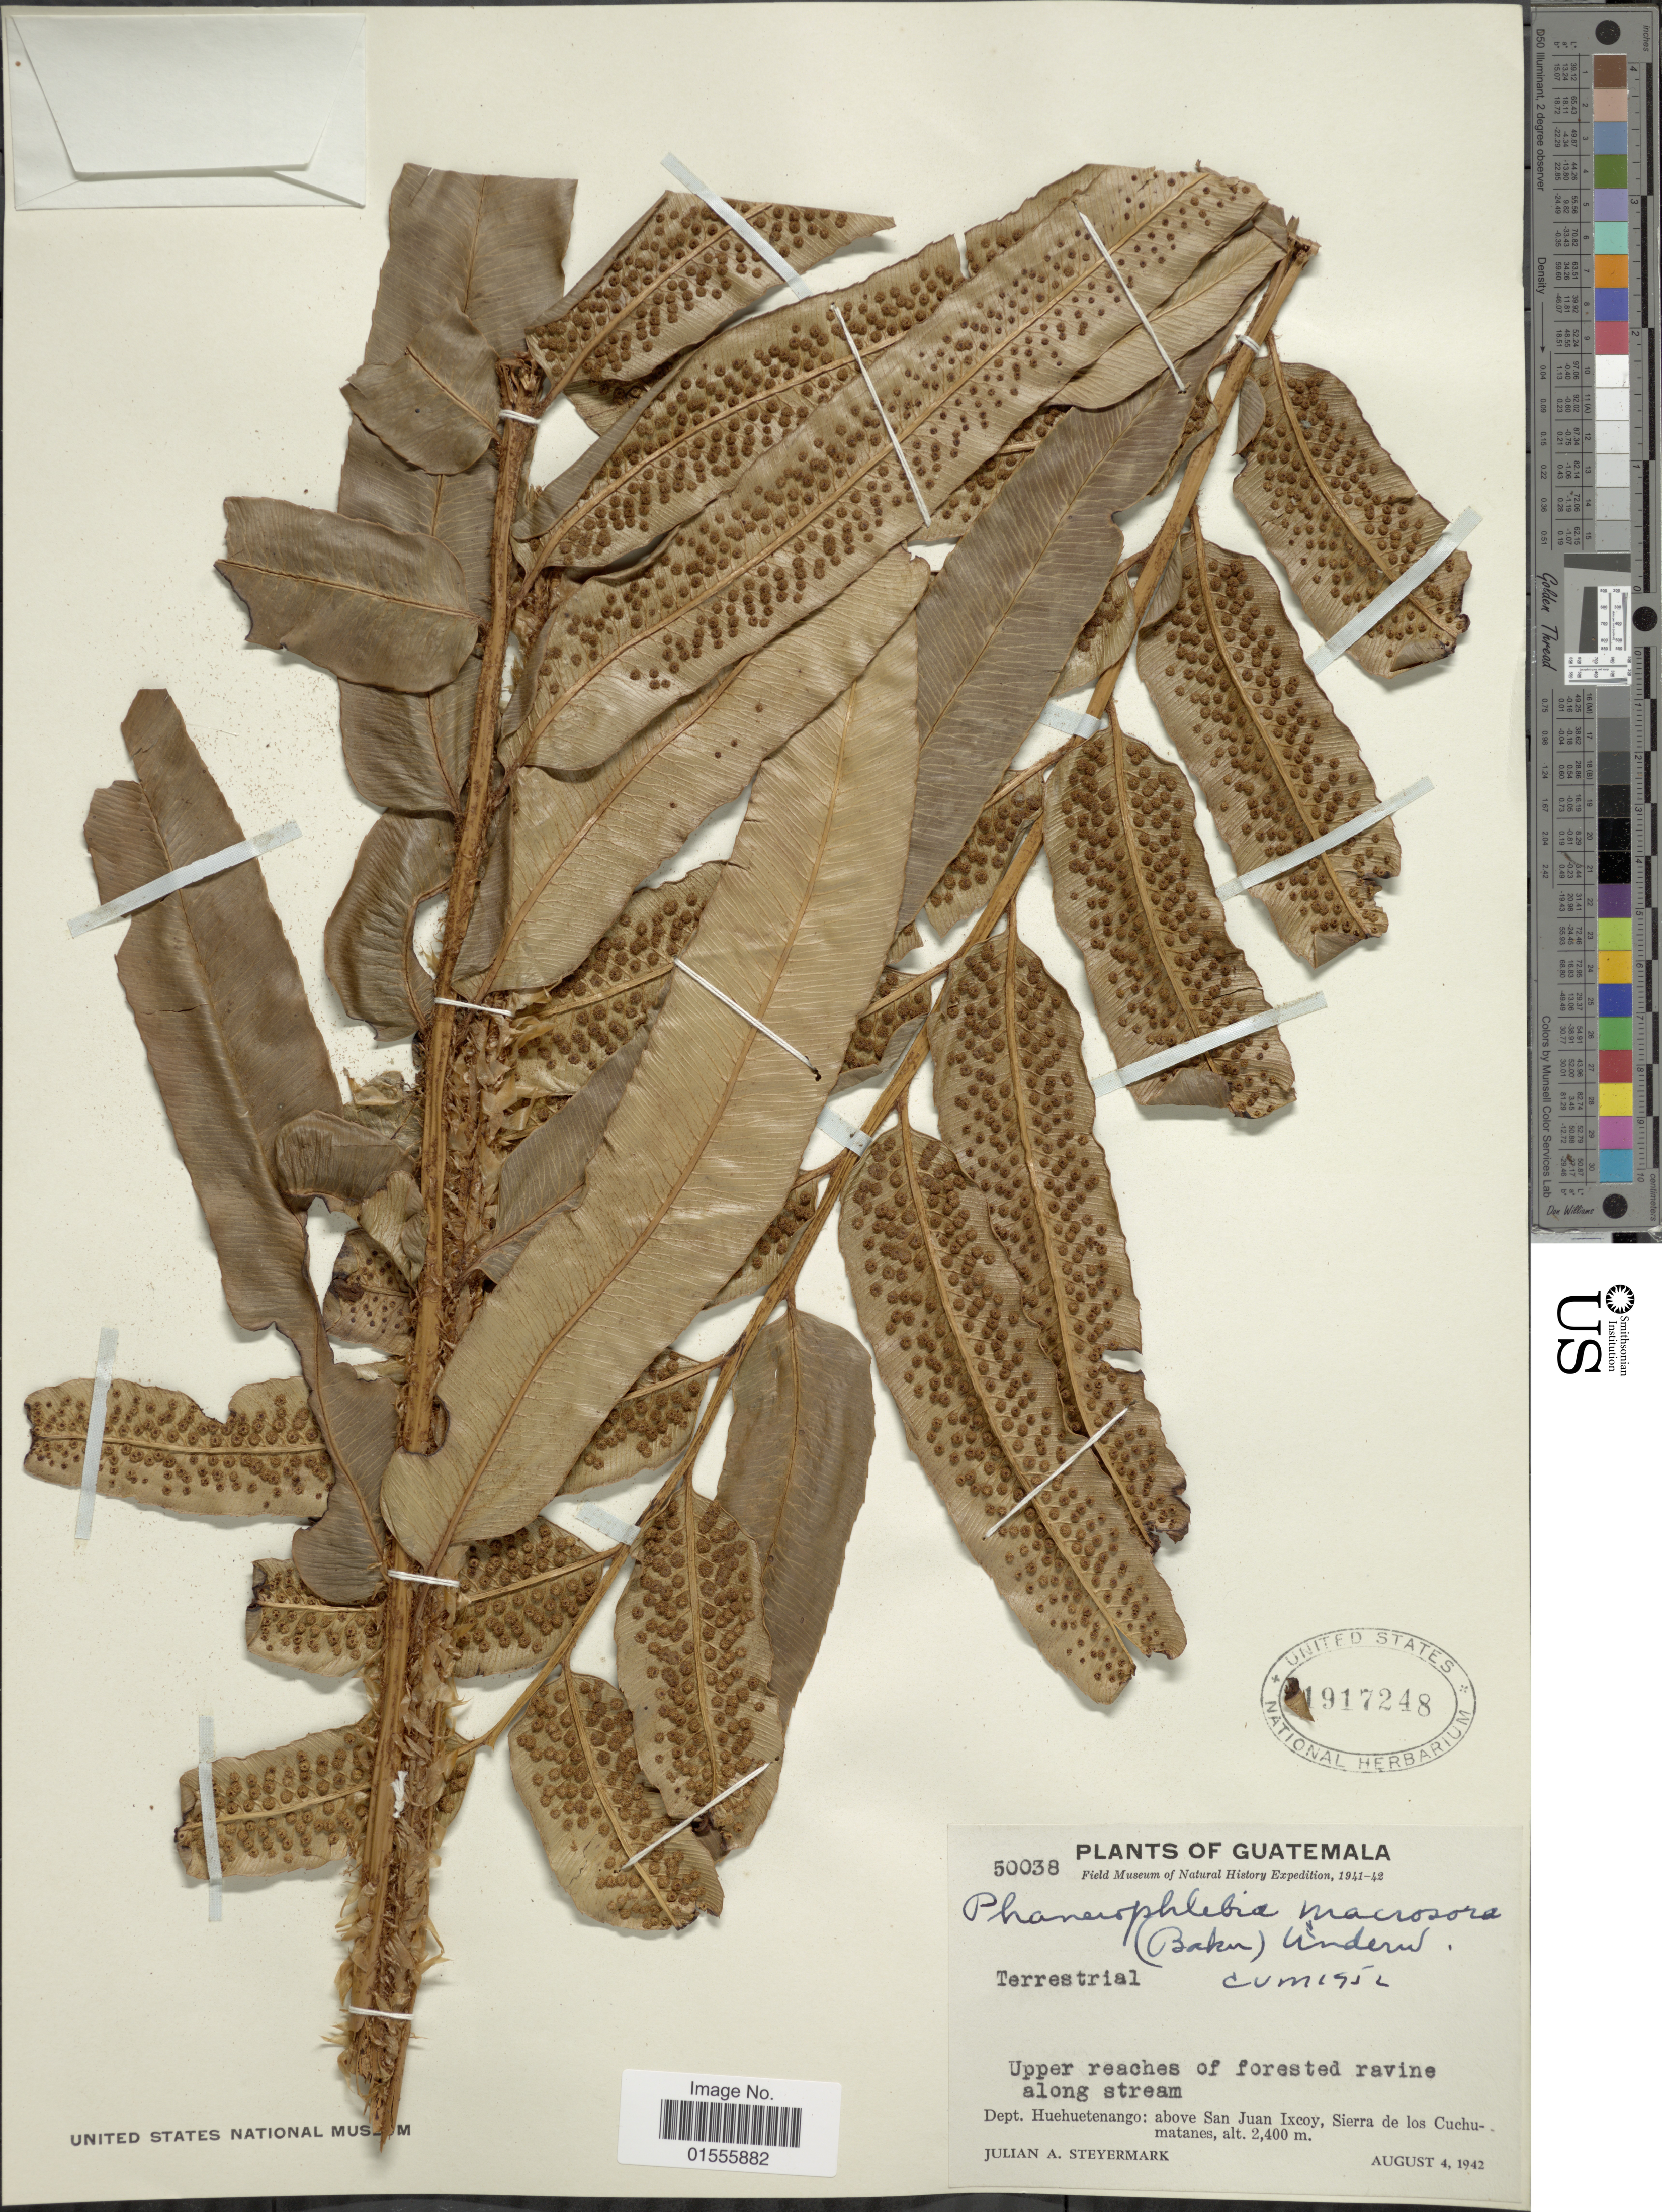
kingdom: Plantae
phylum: Tracheophyta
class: Polypodiopsida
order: Polypodiales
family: Dryopteridaceae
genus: Phanerophlebia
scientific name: Phanerophlebia macrosora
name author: (Baker) Underw.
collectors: J. Steyermark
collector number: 50038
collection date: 1942-08-04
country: Guatemala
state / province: Huehuetenango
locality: Upper reaches of foretsed ravine along stream. Dept. Huehuetenango: Above San Juan Ixcoy, Sierra de los Cuchumatanes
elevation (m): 2400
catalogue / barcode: US 1917248